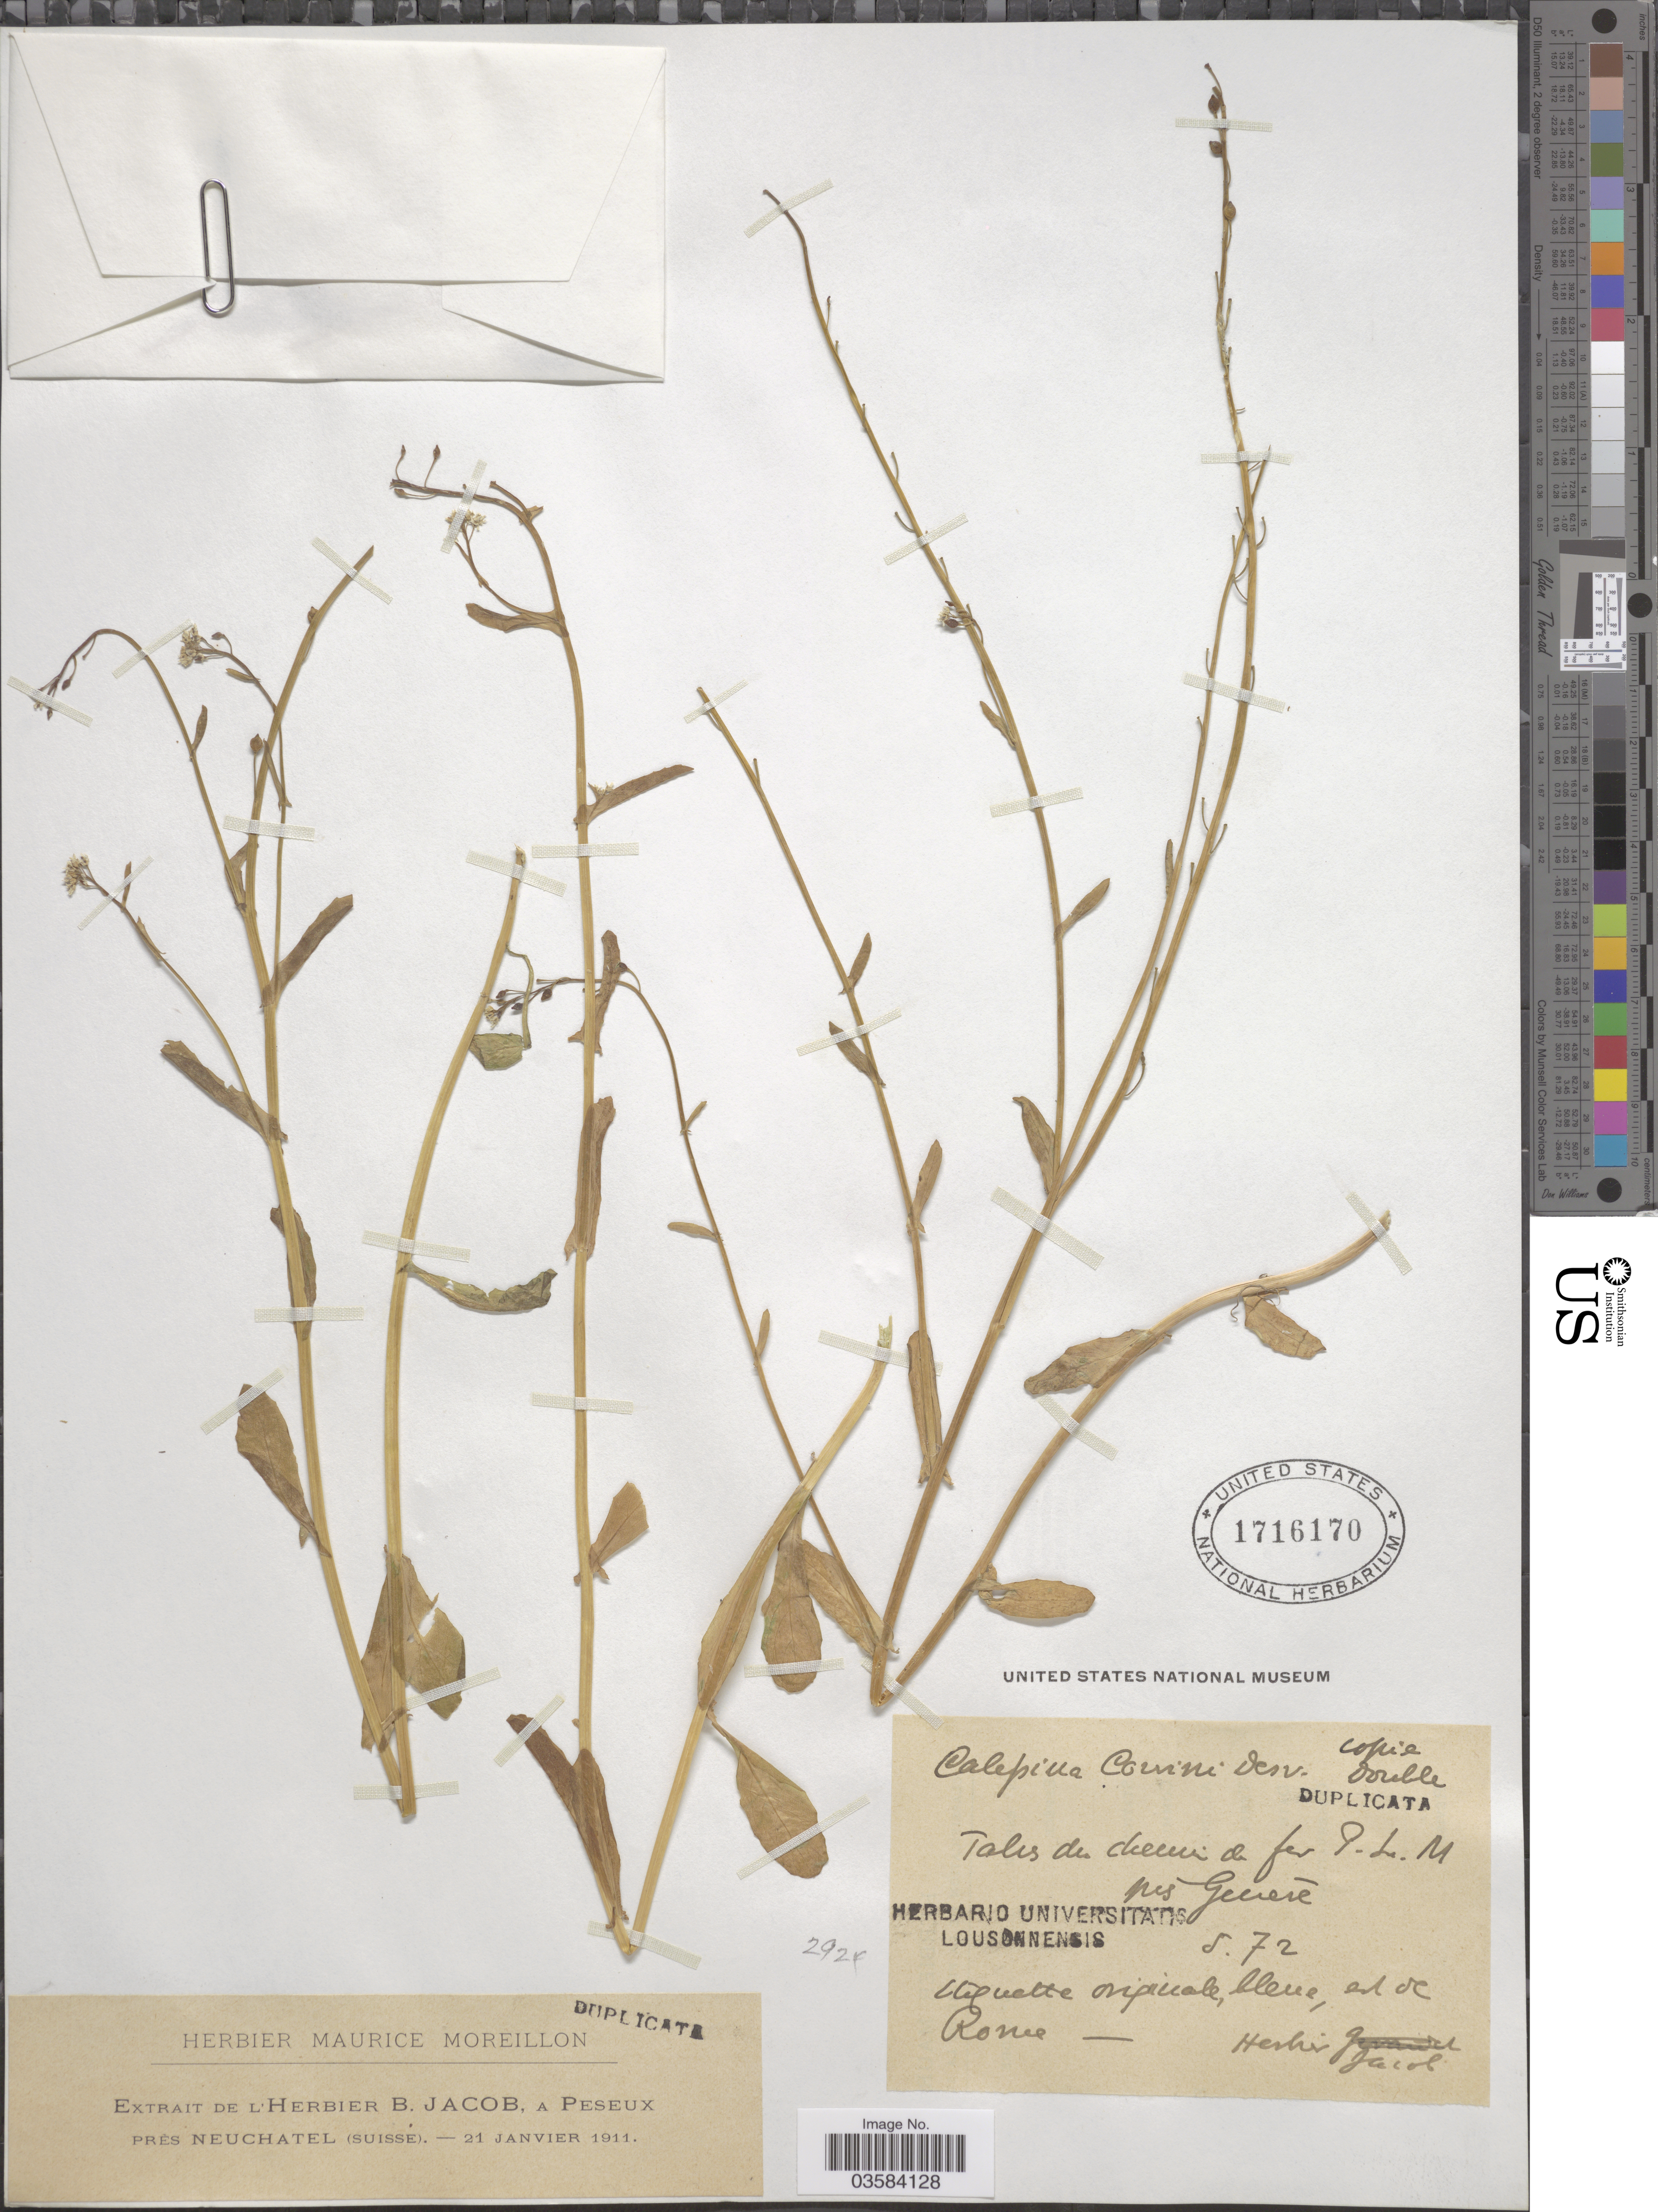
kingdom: Plantae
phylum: Tracheophyta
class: Magnoliopsida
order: Brassicales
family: Brassicaceae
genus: Calepina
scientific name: Calepina corvini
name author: (All.) Desv.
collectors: -. Jacob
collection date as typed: Transcribed d/m/y: /5/72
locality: Talis de [illegible text] oripiccale, lleux, [illegible text].[interpreted]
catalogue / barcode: US 1716170